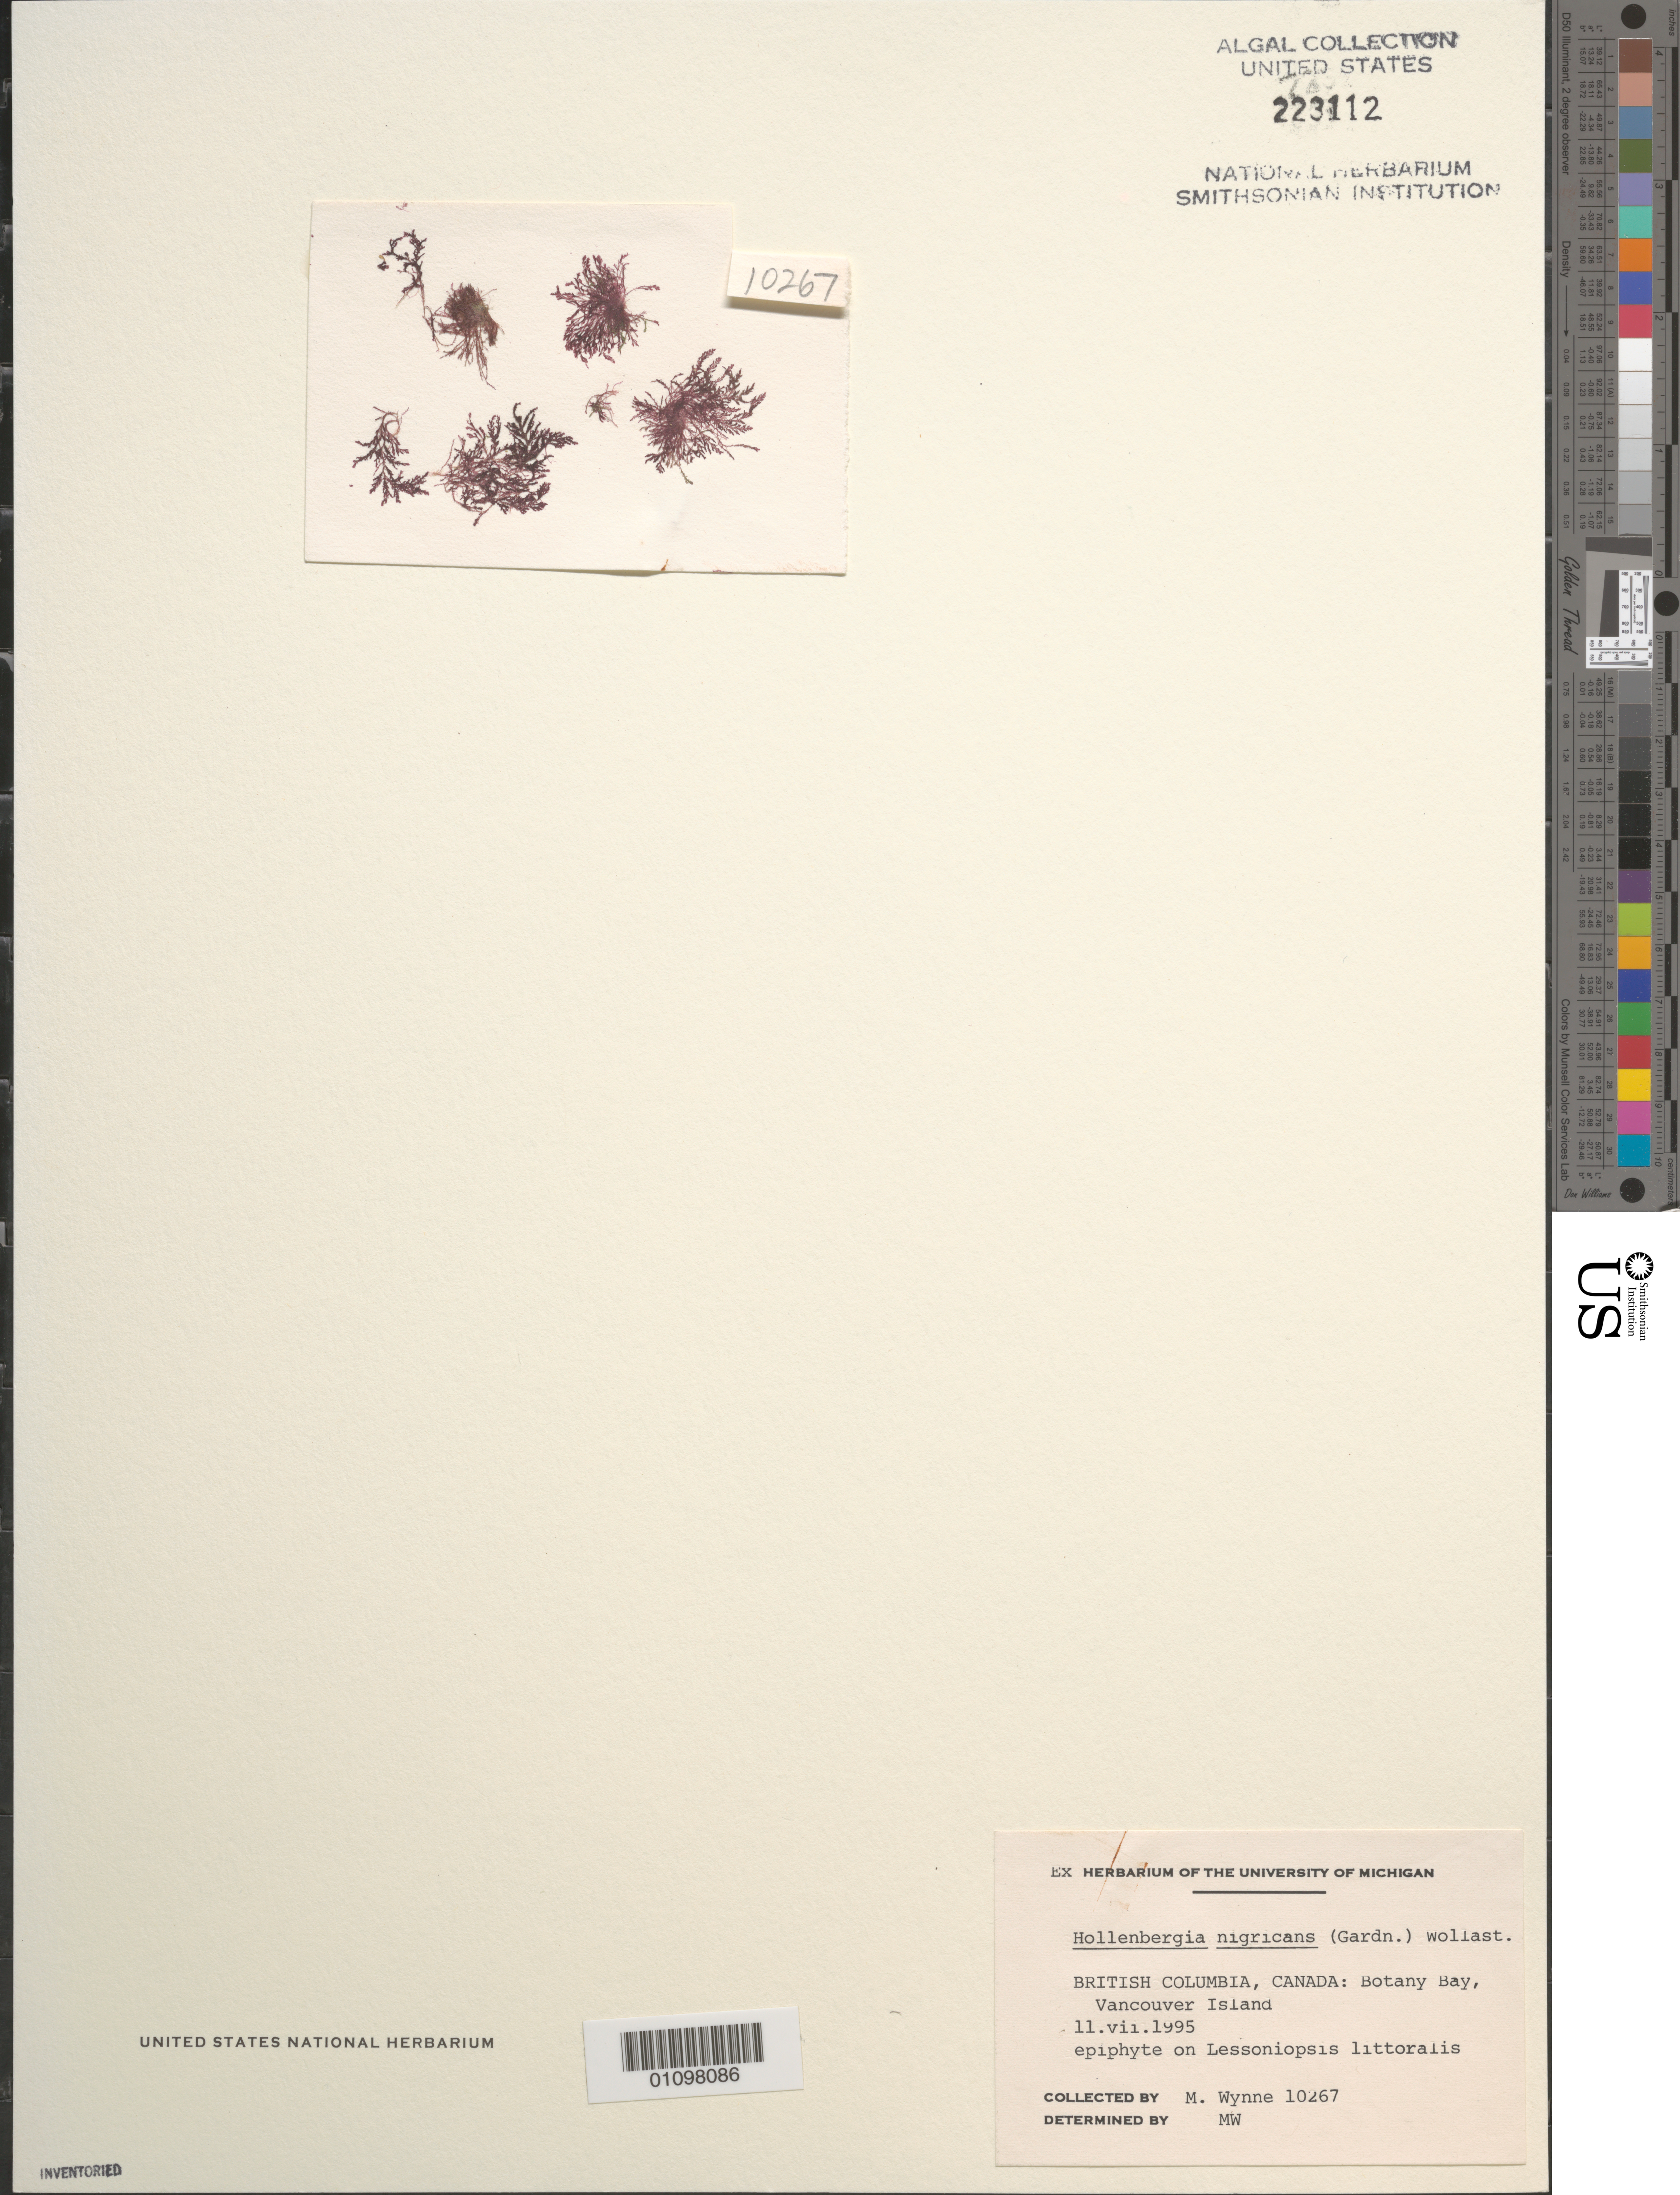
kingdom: Plantae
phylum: Rhodophyta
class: Florideophyceae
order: Ceramiales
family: Ceramiaceae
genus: Hollenbergia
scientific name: Hollenbergia nigricans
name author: (N.L. Gardner) Wollaston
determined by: Wynne, M. J.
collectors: M.J. Wynne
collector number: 10267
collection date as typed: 11 Jul 1995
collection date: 1995-07-11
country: Canada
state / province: British Columbia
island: Vancouver Island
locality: Botany Bay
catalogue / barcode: US 223112